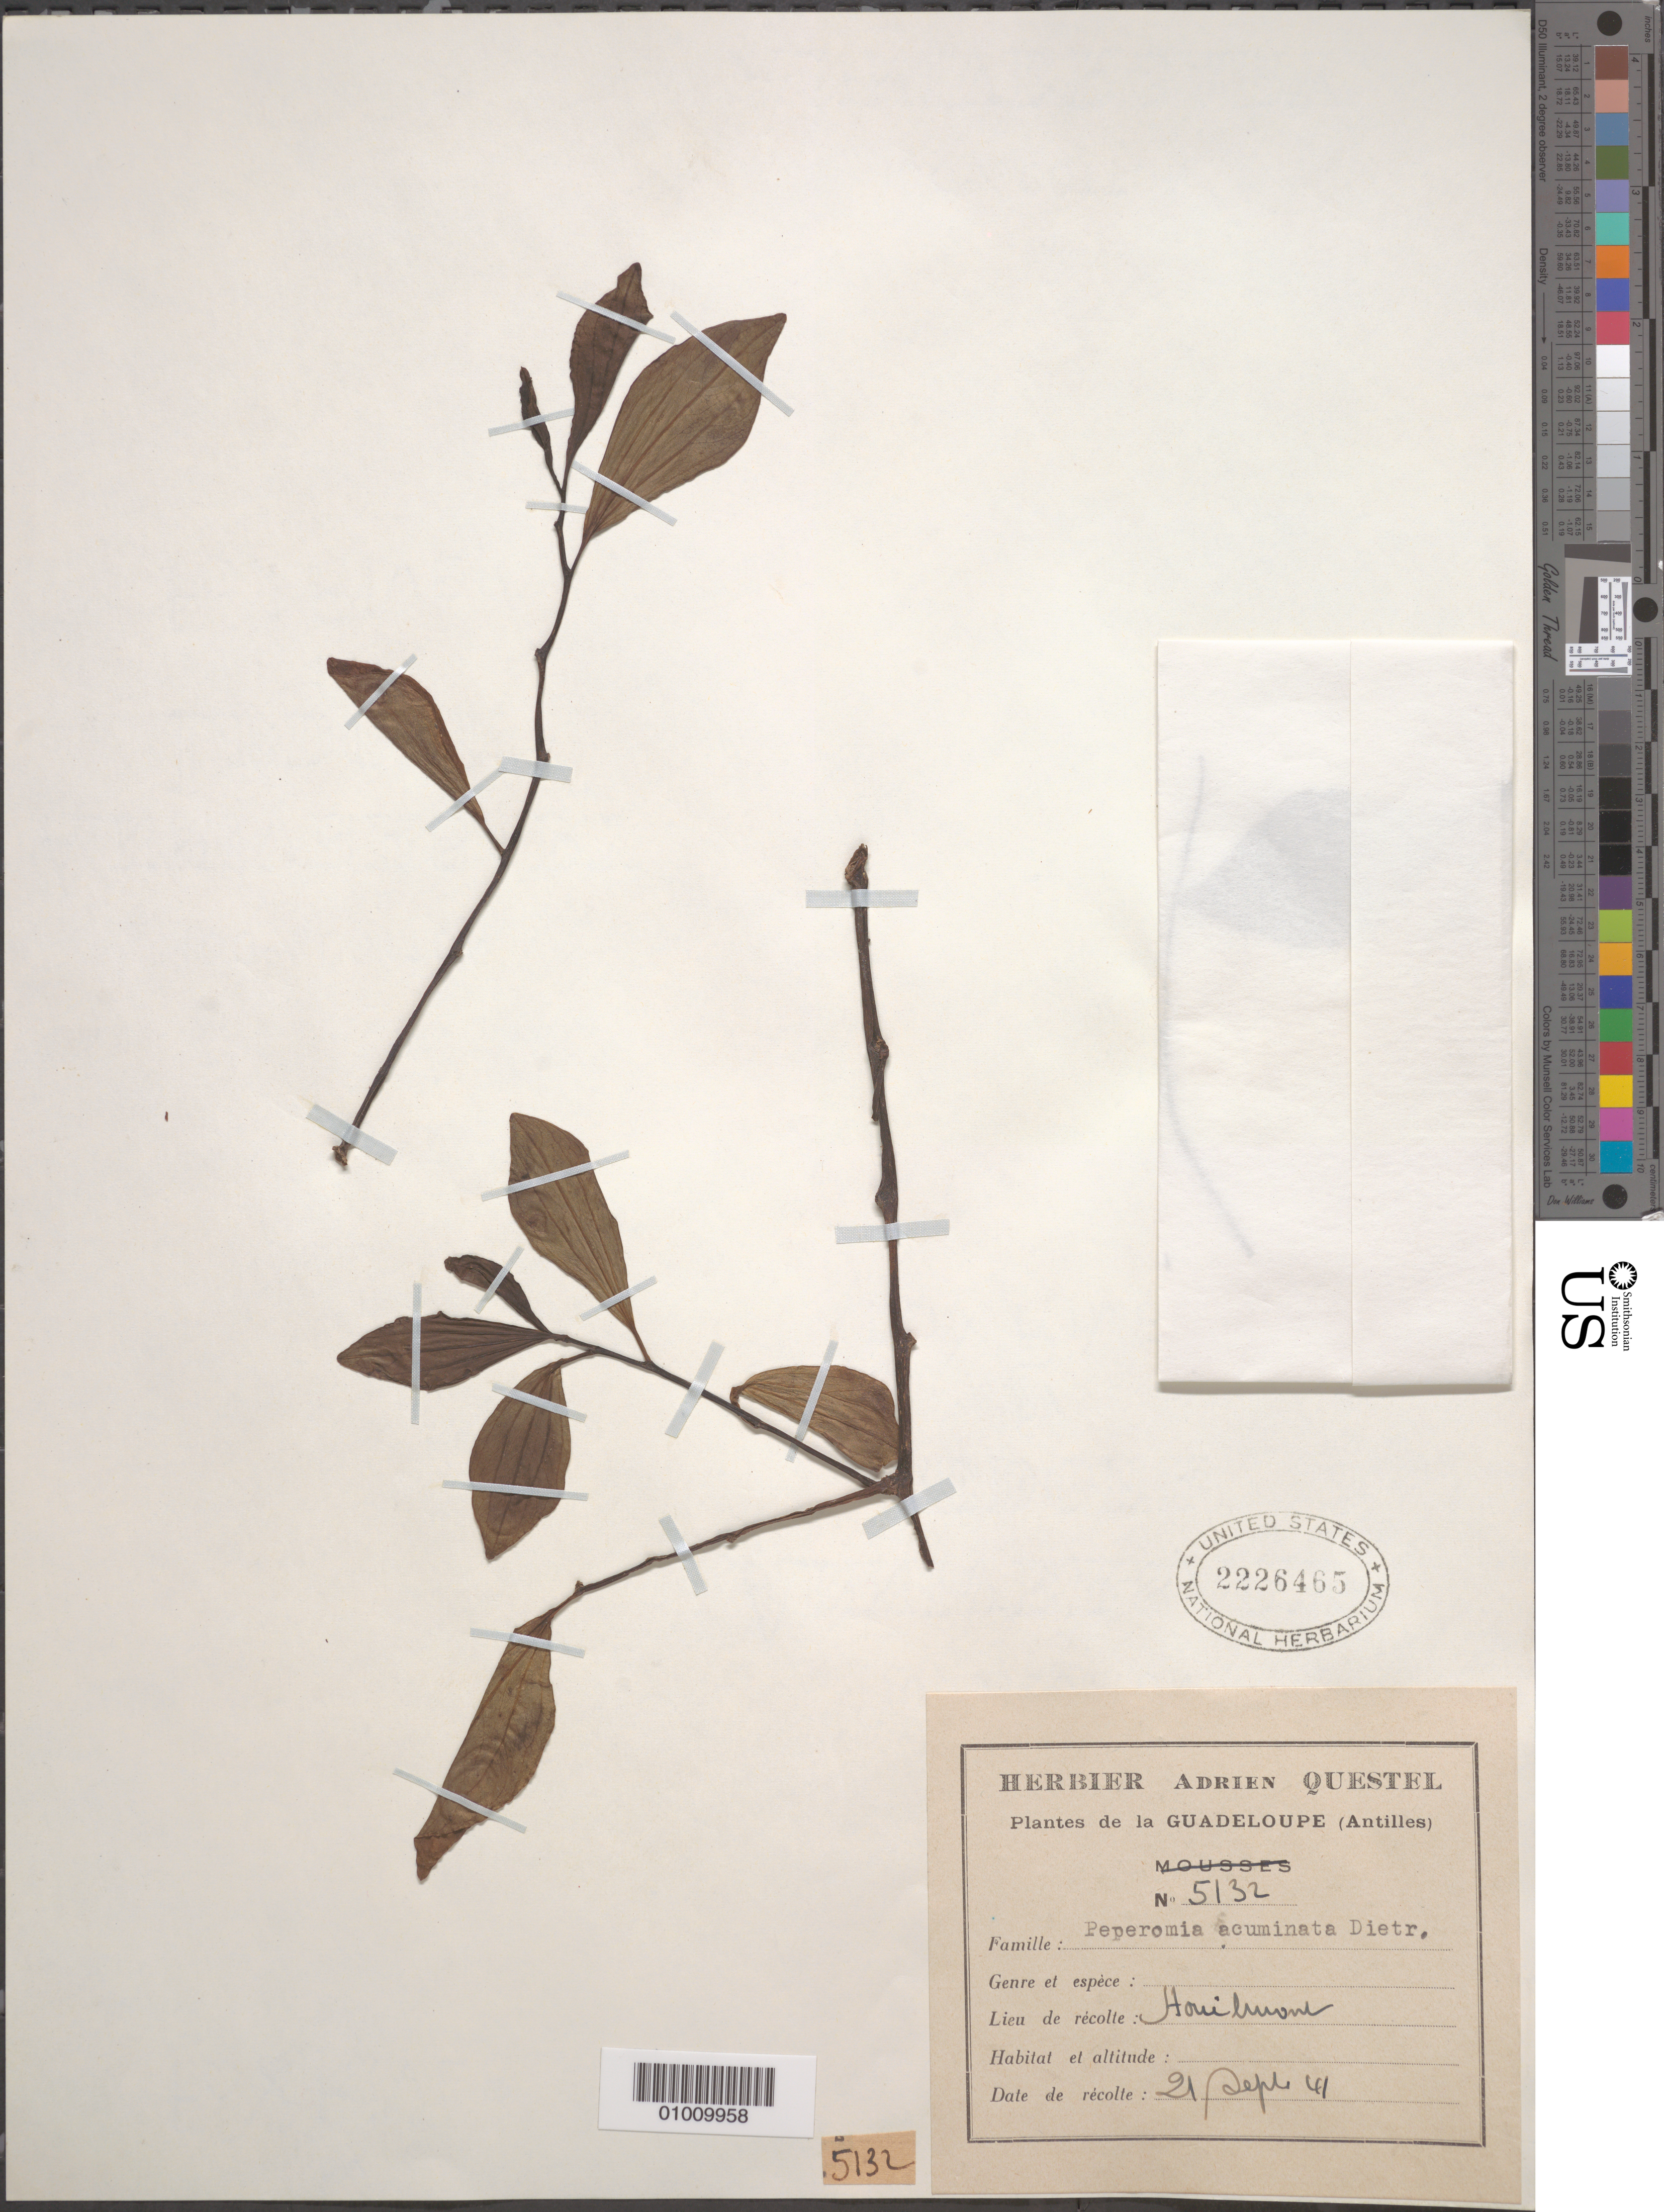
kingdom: Plantae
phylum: Tracheophyta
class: Magnoliopsida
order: Piperales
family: Piperaceae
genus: Peperomia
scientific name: Peperomia acuminata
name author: Ruiz & Pav.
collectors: A. Questel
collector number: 5132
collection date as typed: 21 Sep 1941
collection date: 1941-09-21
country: Guadeloupe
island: Basse Terre [Guadeloupe]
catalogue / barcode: US 2226465